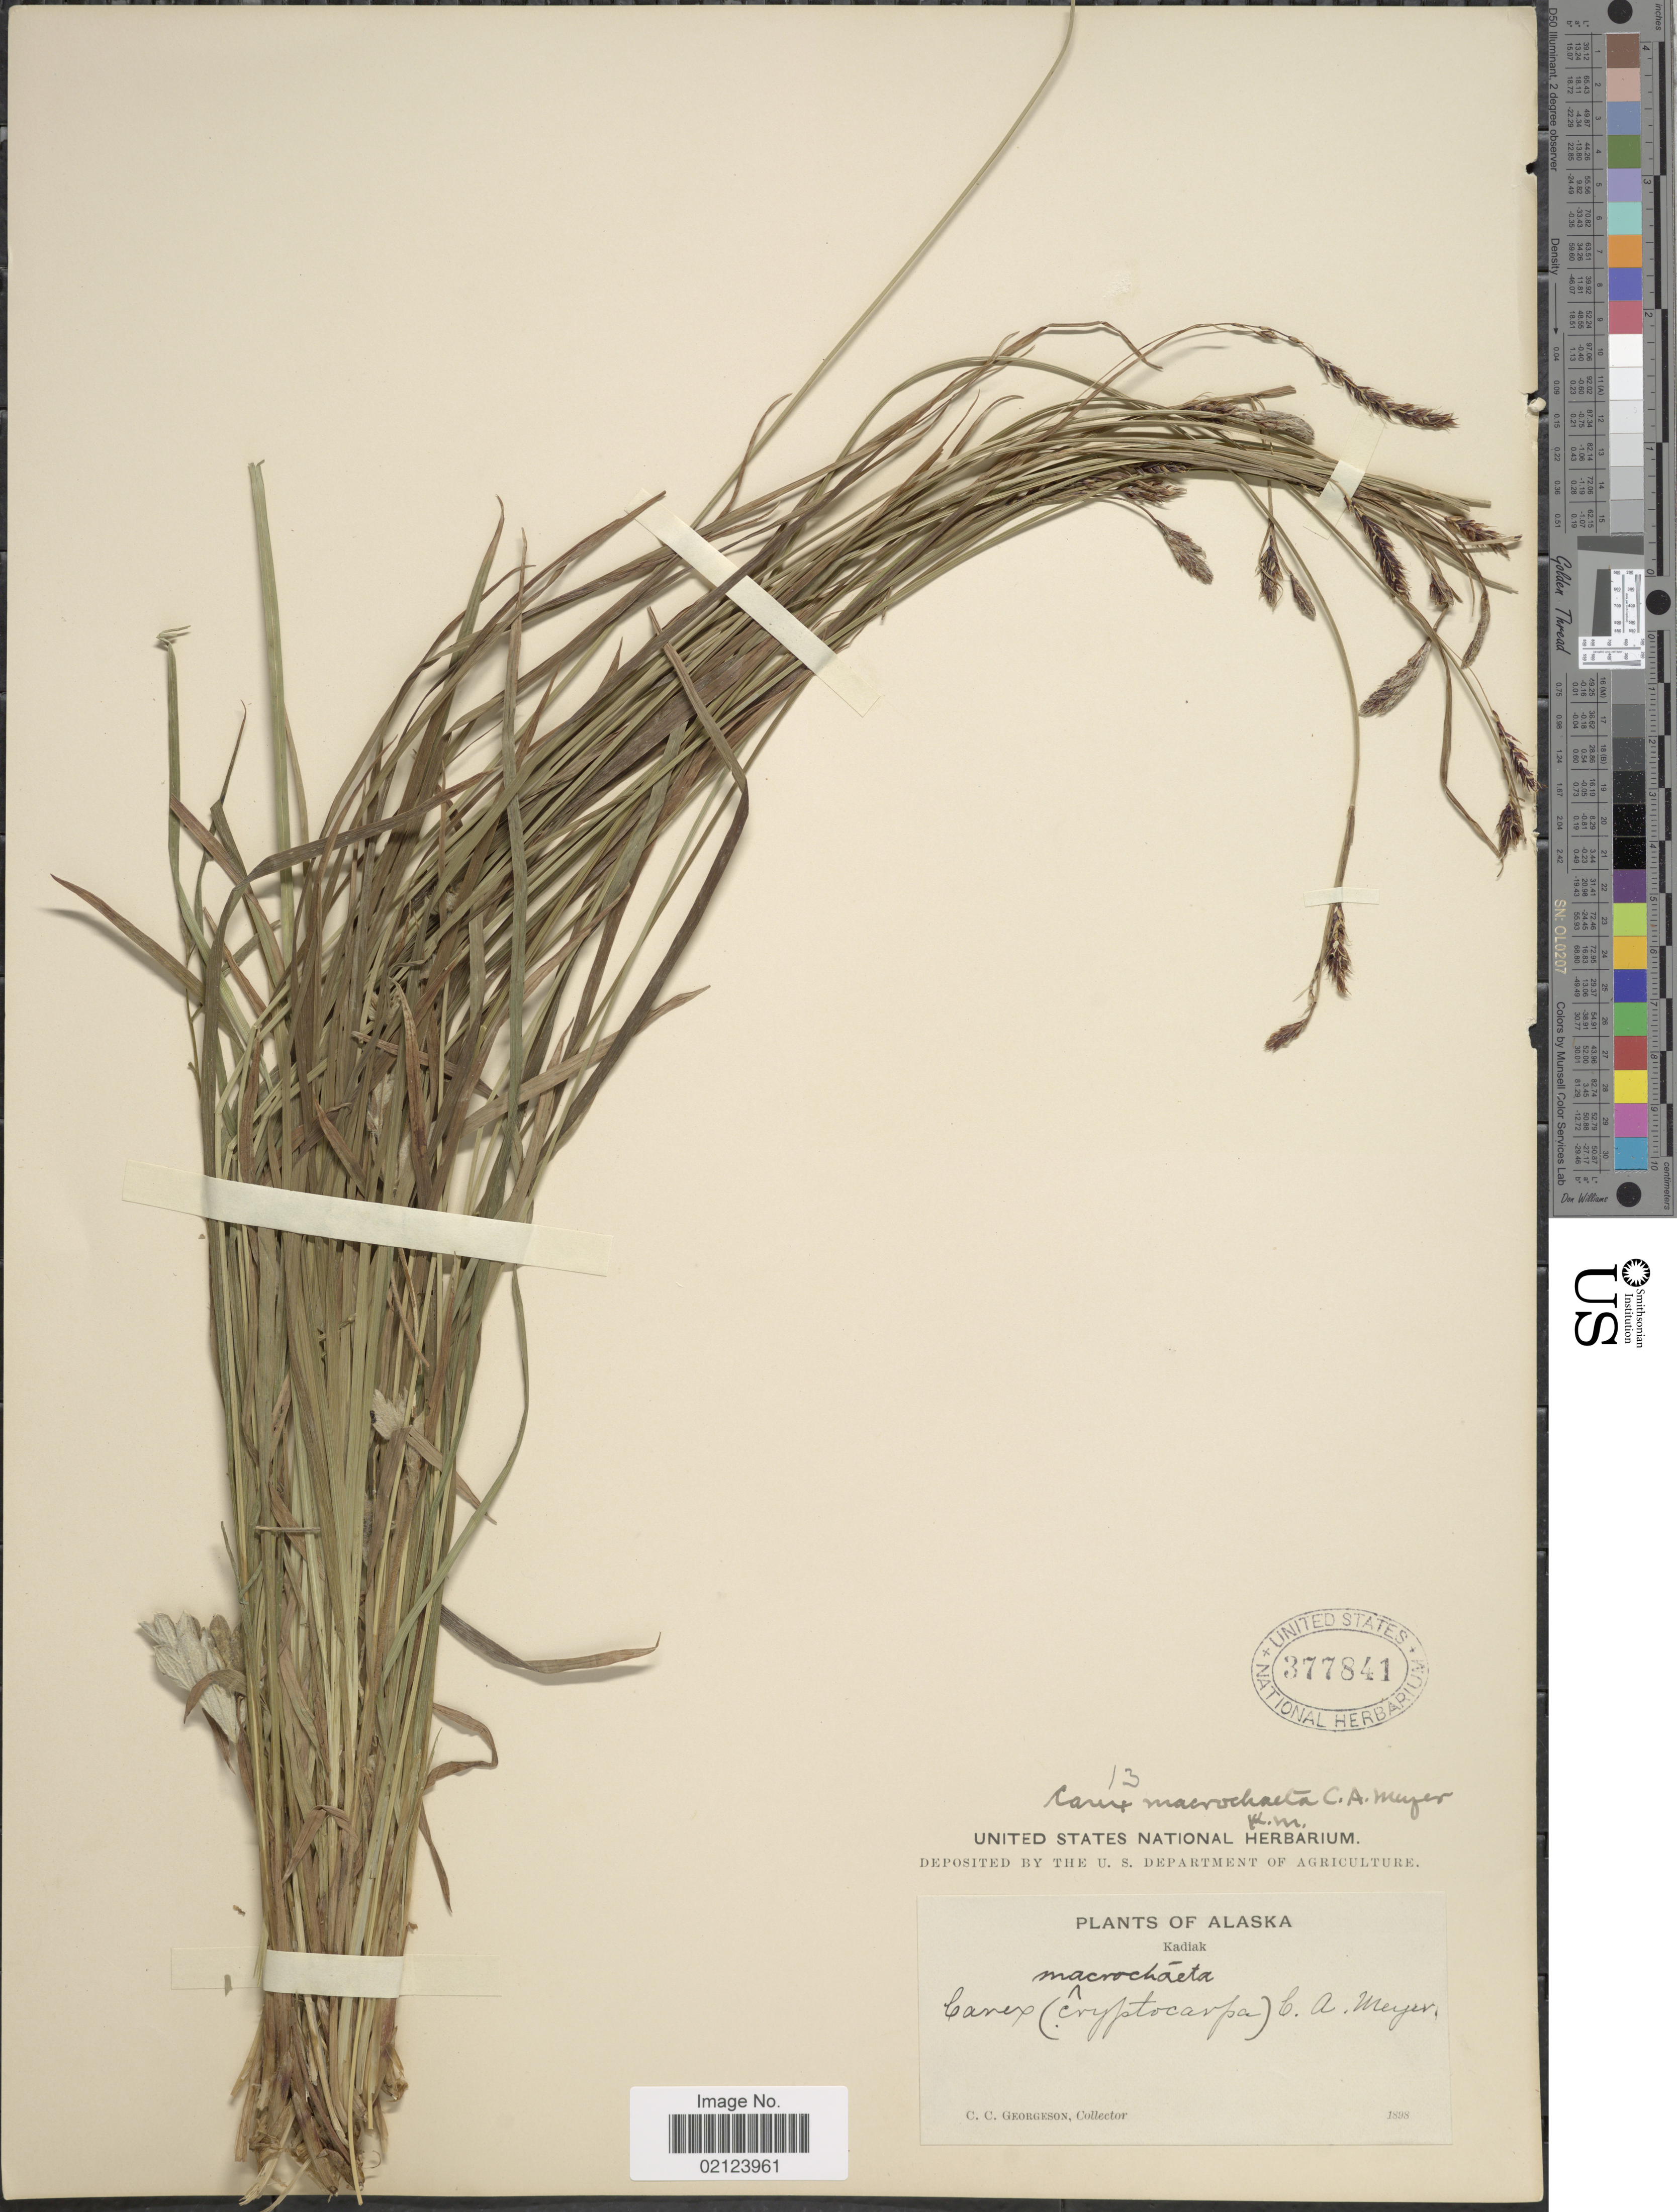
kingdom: Plantae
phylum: Tracheophyta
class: Liliopsida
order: Poales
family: Cyperaceae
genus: Carex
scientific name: Carex macrochaeta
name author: C.A. Mey.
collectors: C. Georgeson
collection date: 1898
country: United States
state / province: Alaska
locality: Kadiak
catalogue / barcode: US 377841